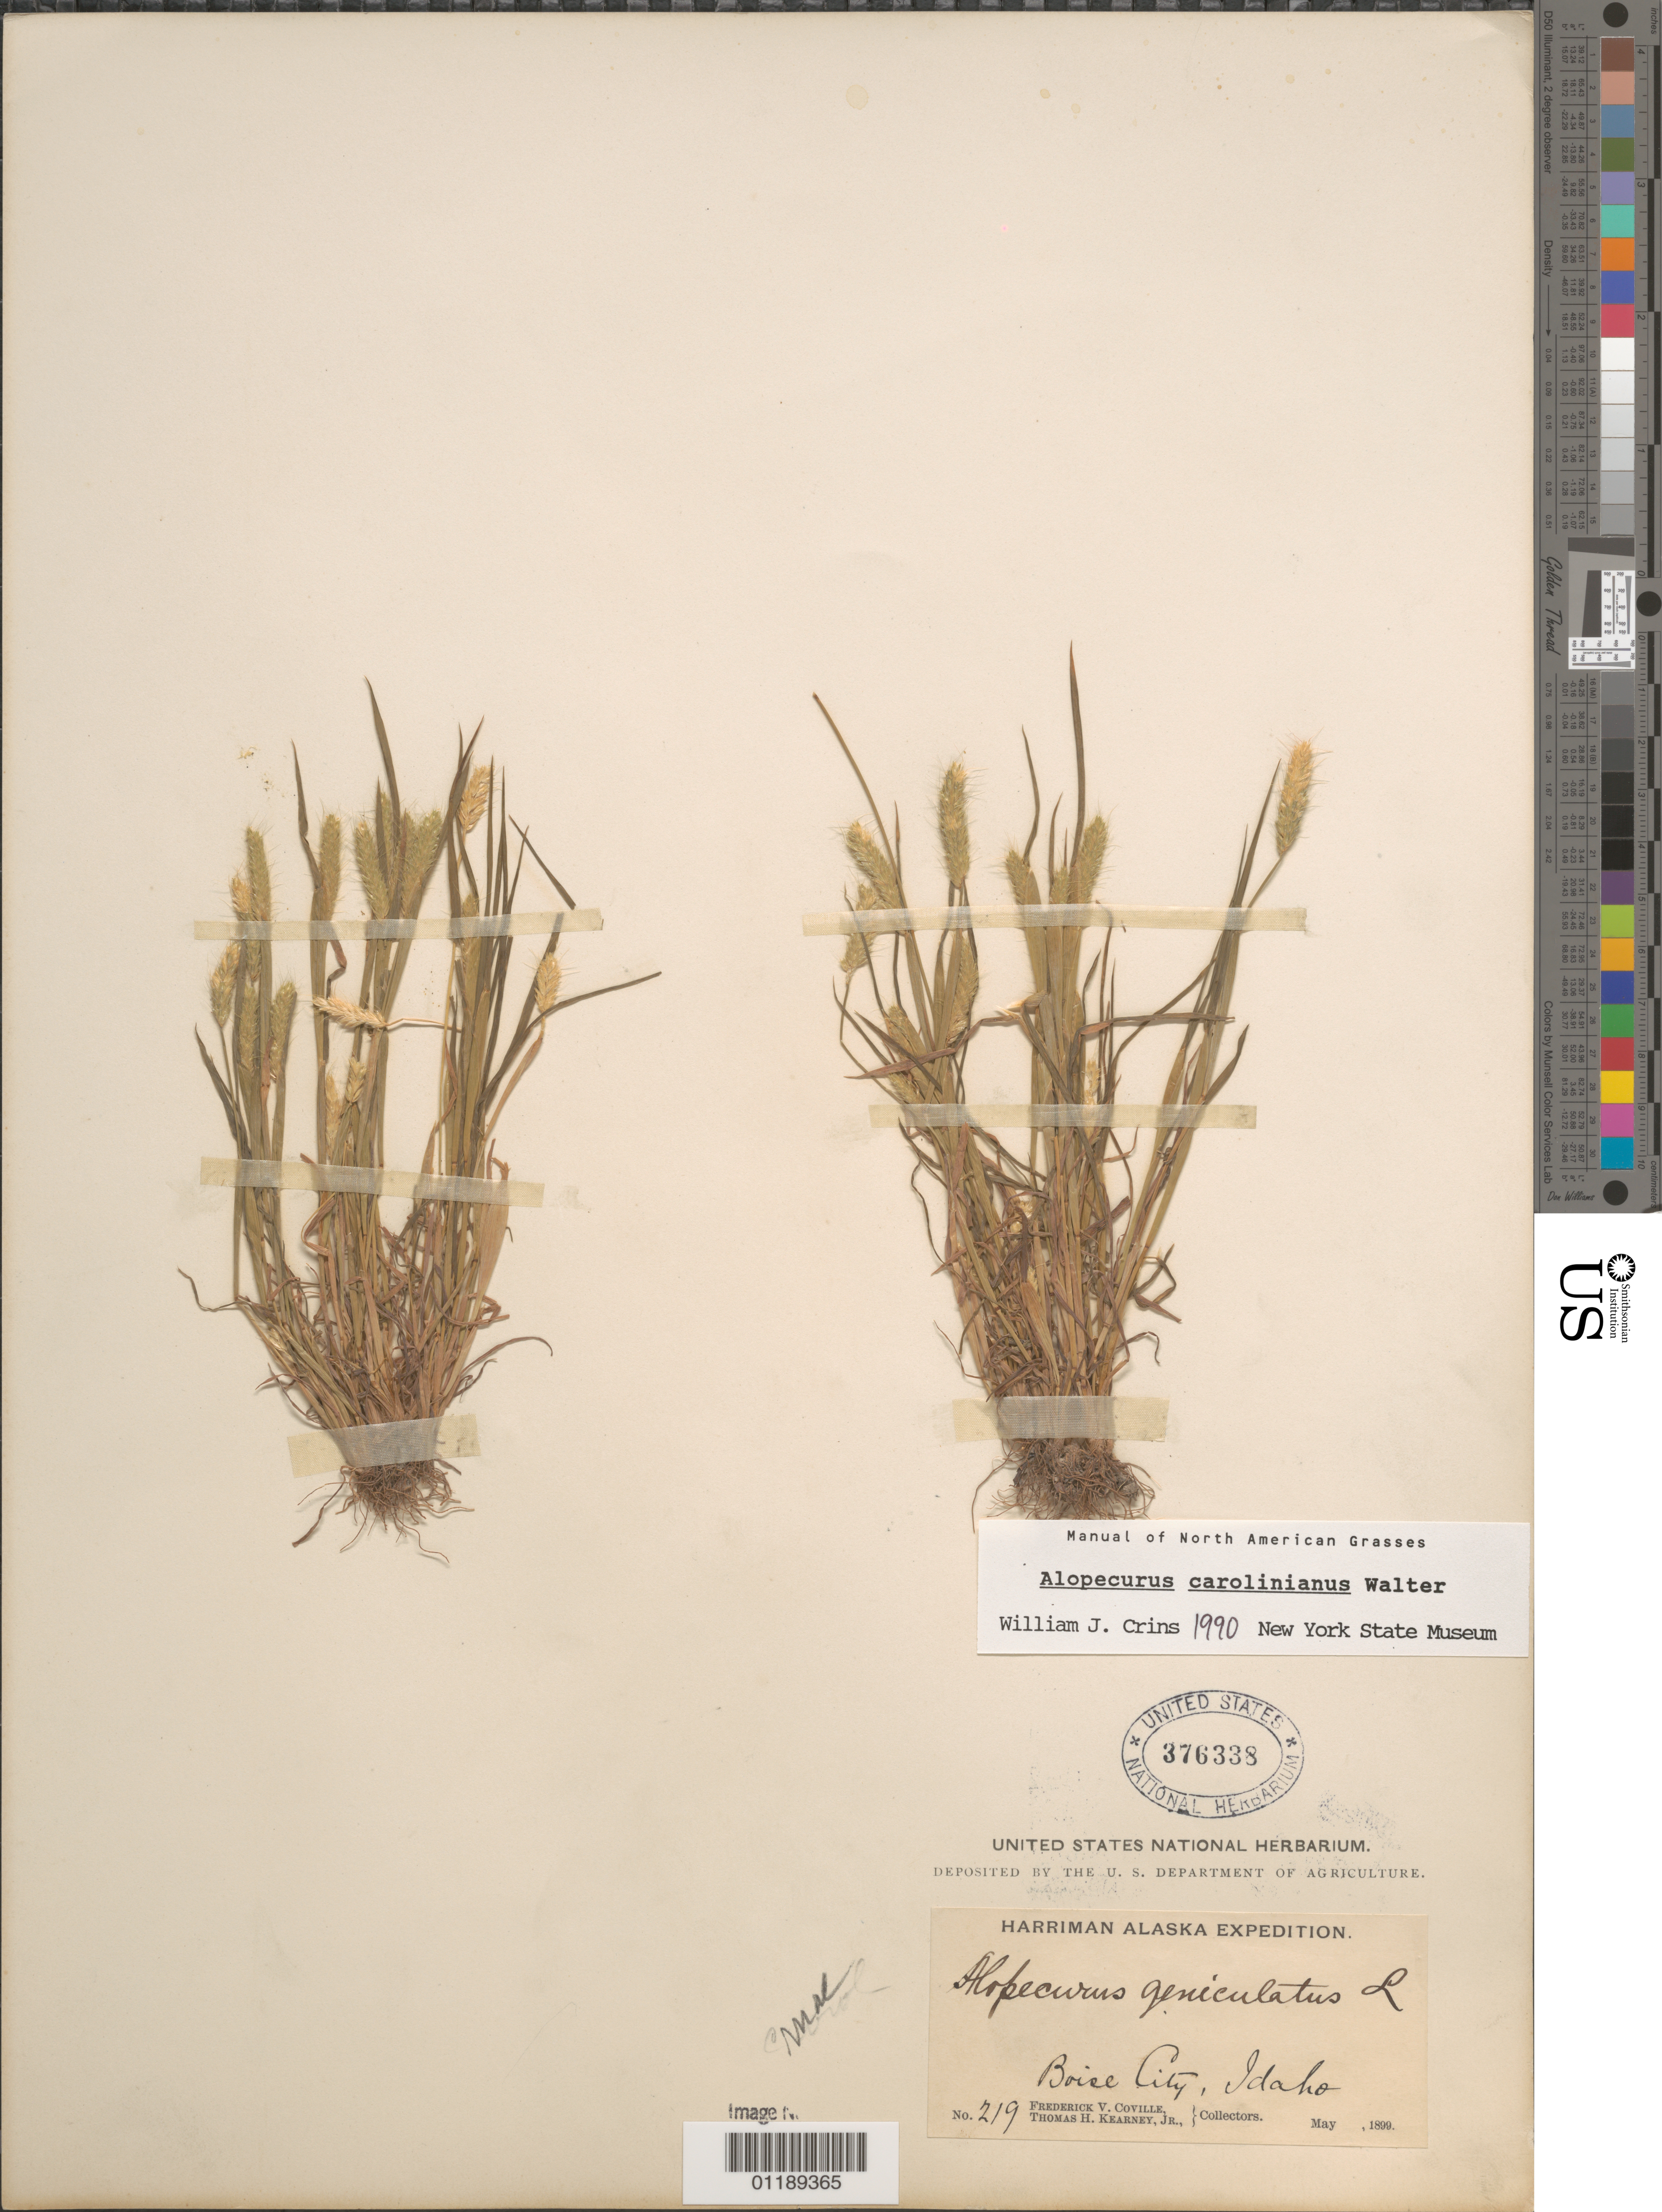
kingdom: Plantae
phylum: Tracheophyta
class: Liliopsida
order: Poales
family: Poaceae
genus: Alopecurus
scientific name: Alopecurus carolinianus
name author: Walter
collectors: F. V. Coville & T. H. Kearney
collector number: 219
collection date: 1899-05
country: United States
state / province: Idaho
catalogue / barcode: US 376338